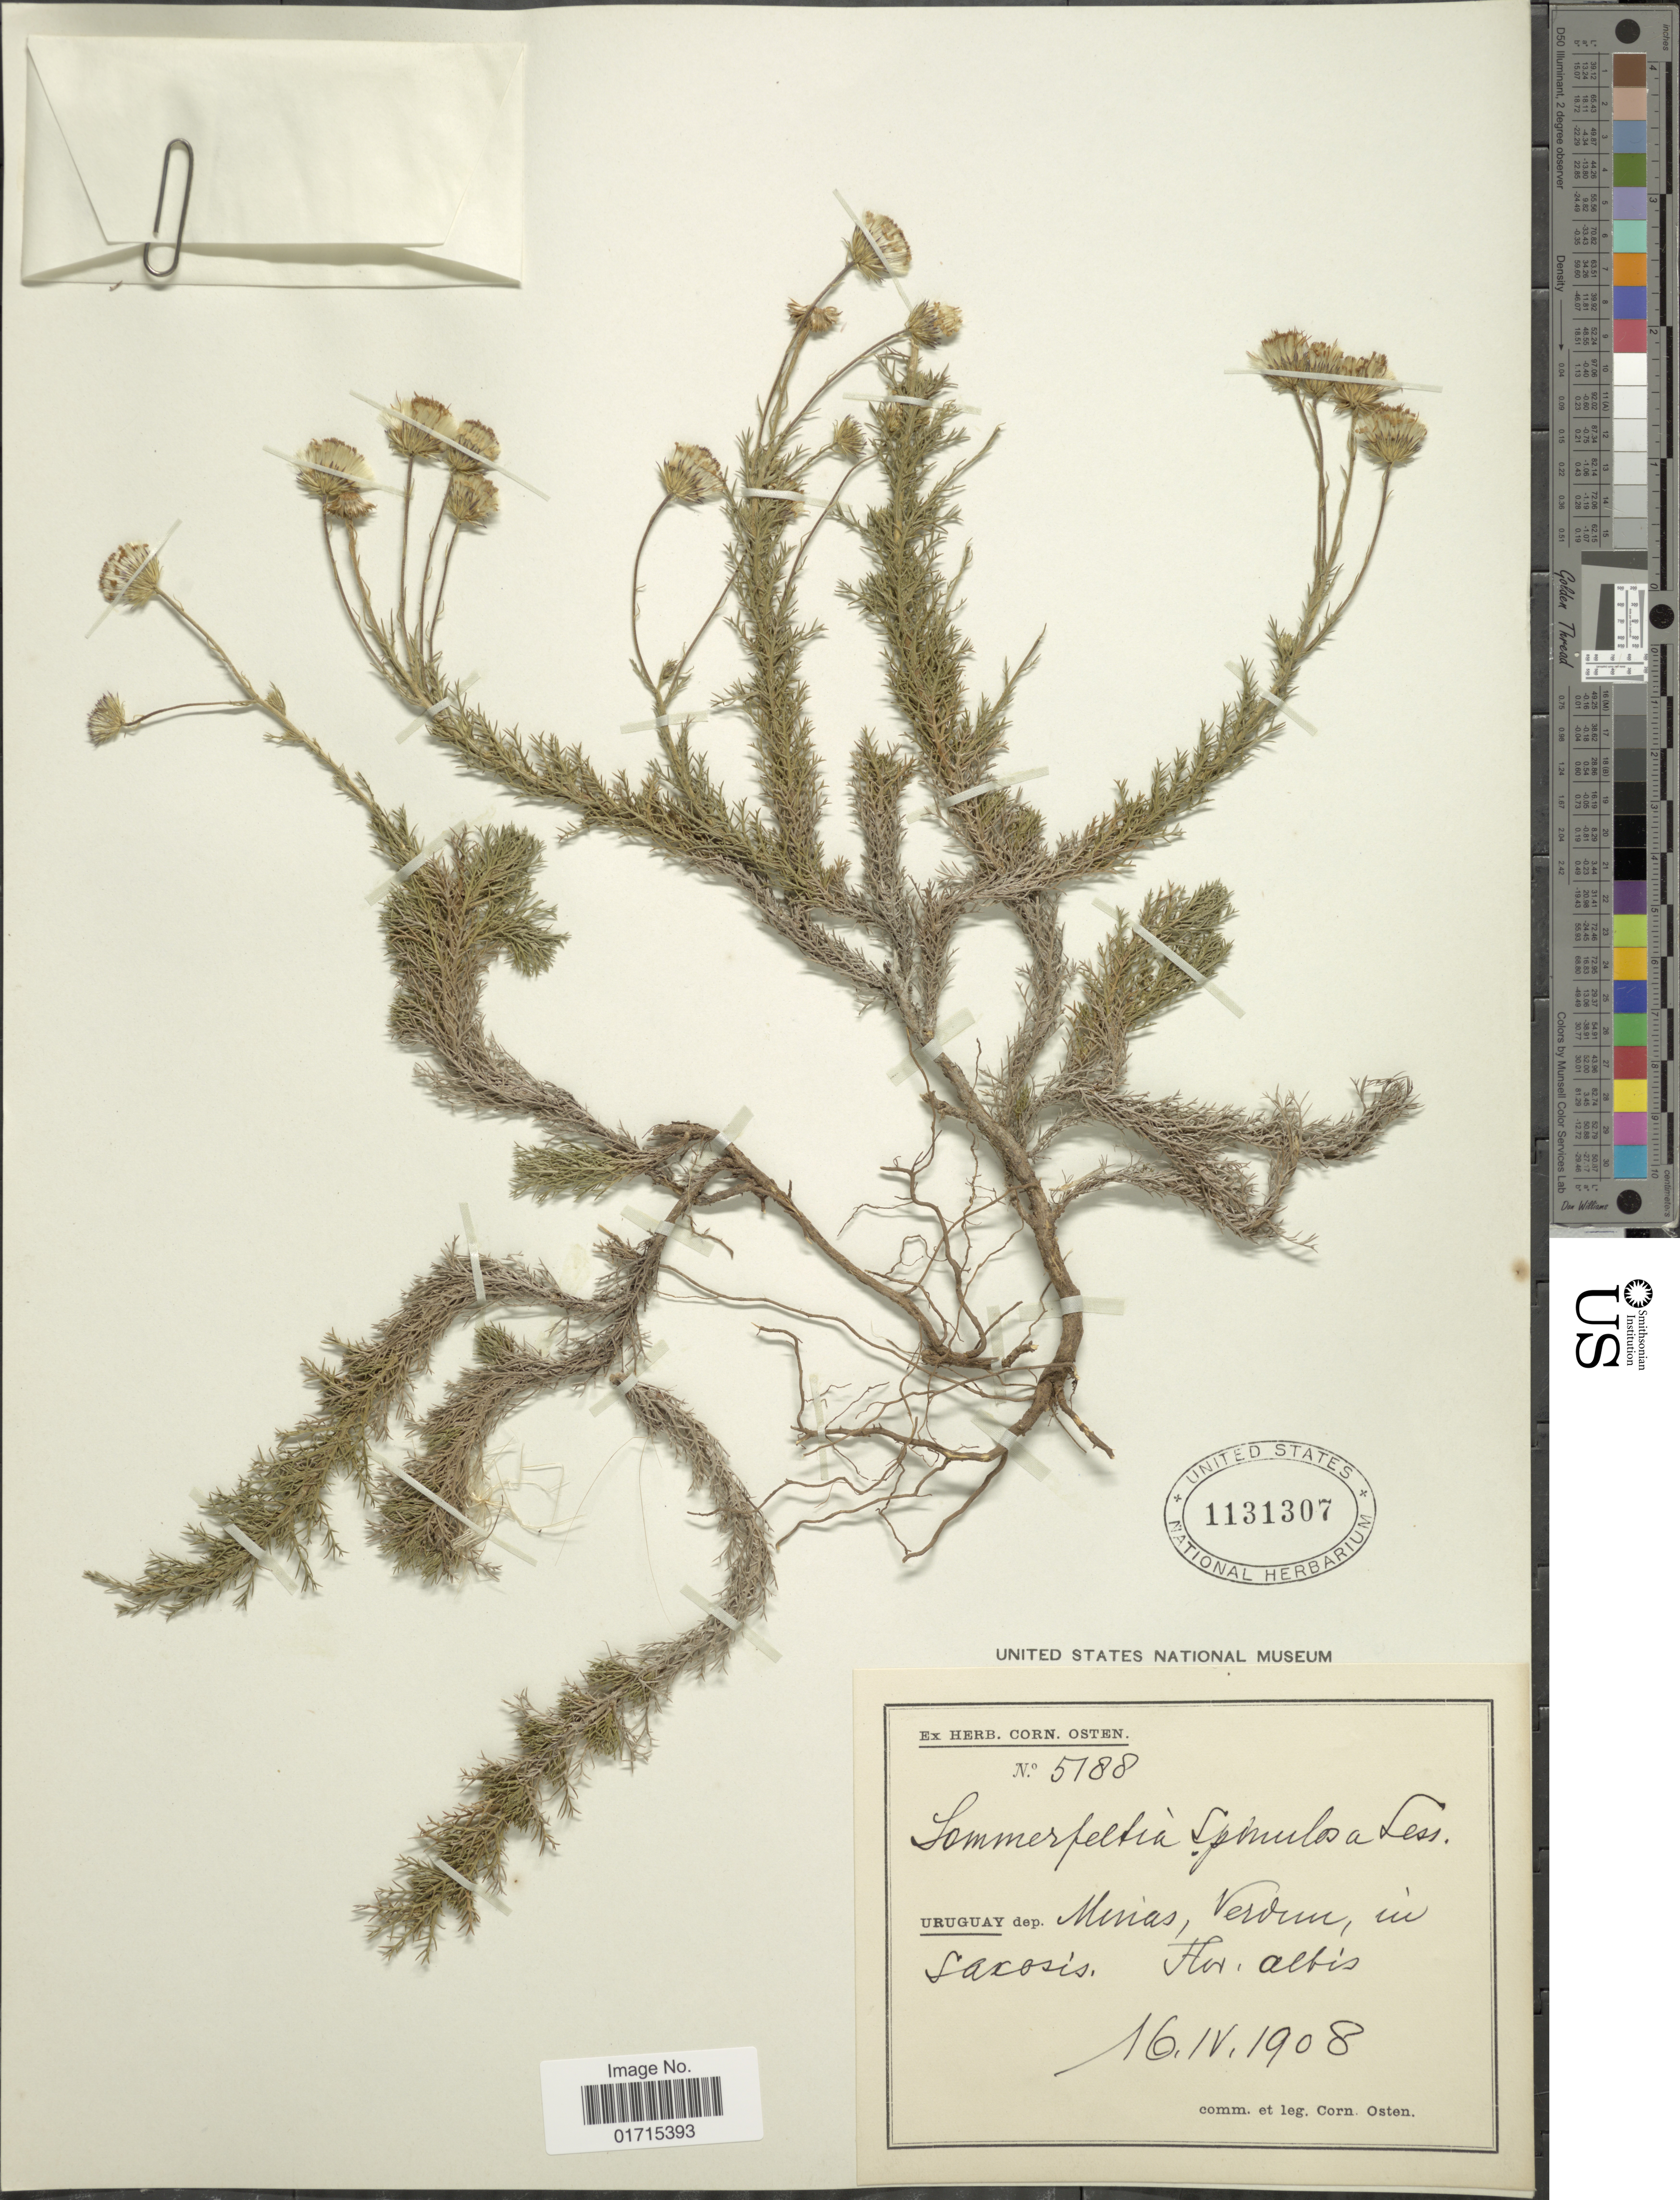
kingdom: Plantae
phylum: Tracheophyta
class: Magnoliopsida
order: Asterales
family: Asteraceae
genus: Sommerfeltia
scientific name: Sommerfeltia spinulosa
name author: (Spreng.) Less.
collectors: C. Osten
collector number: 5188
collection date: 1908-04-16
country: Uruguay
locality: Uruguay dep. Minas, Verdun.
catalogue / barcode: US 1131307